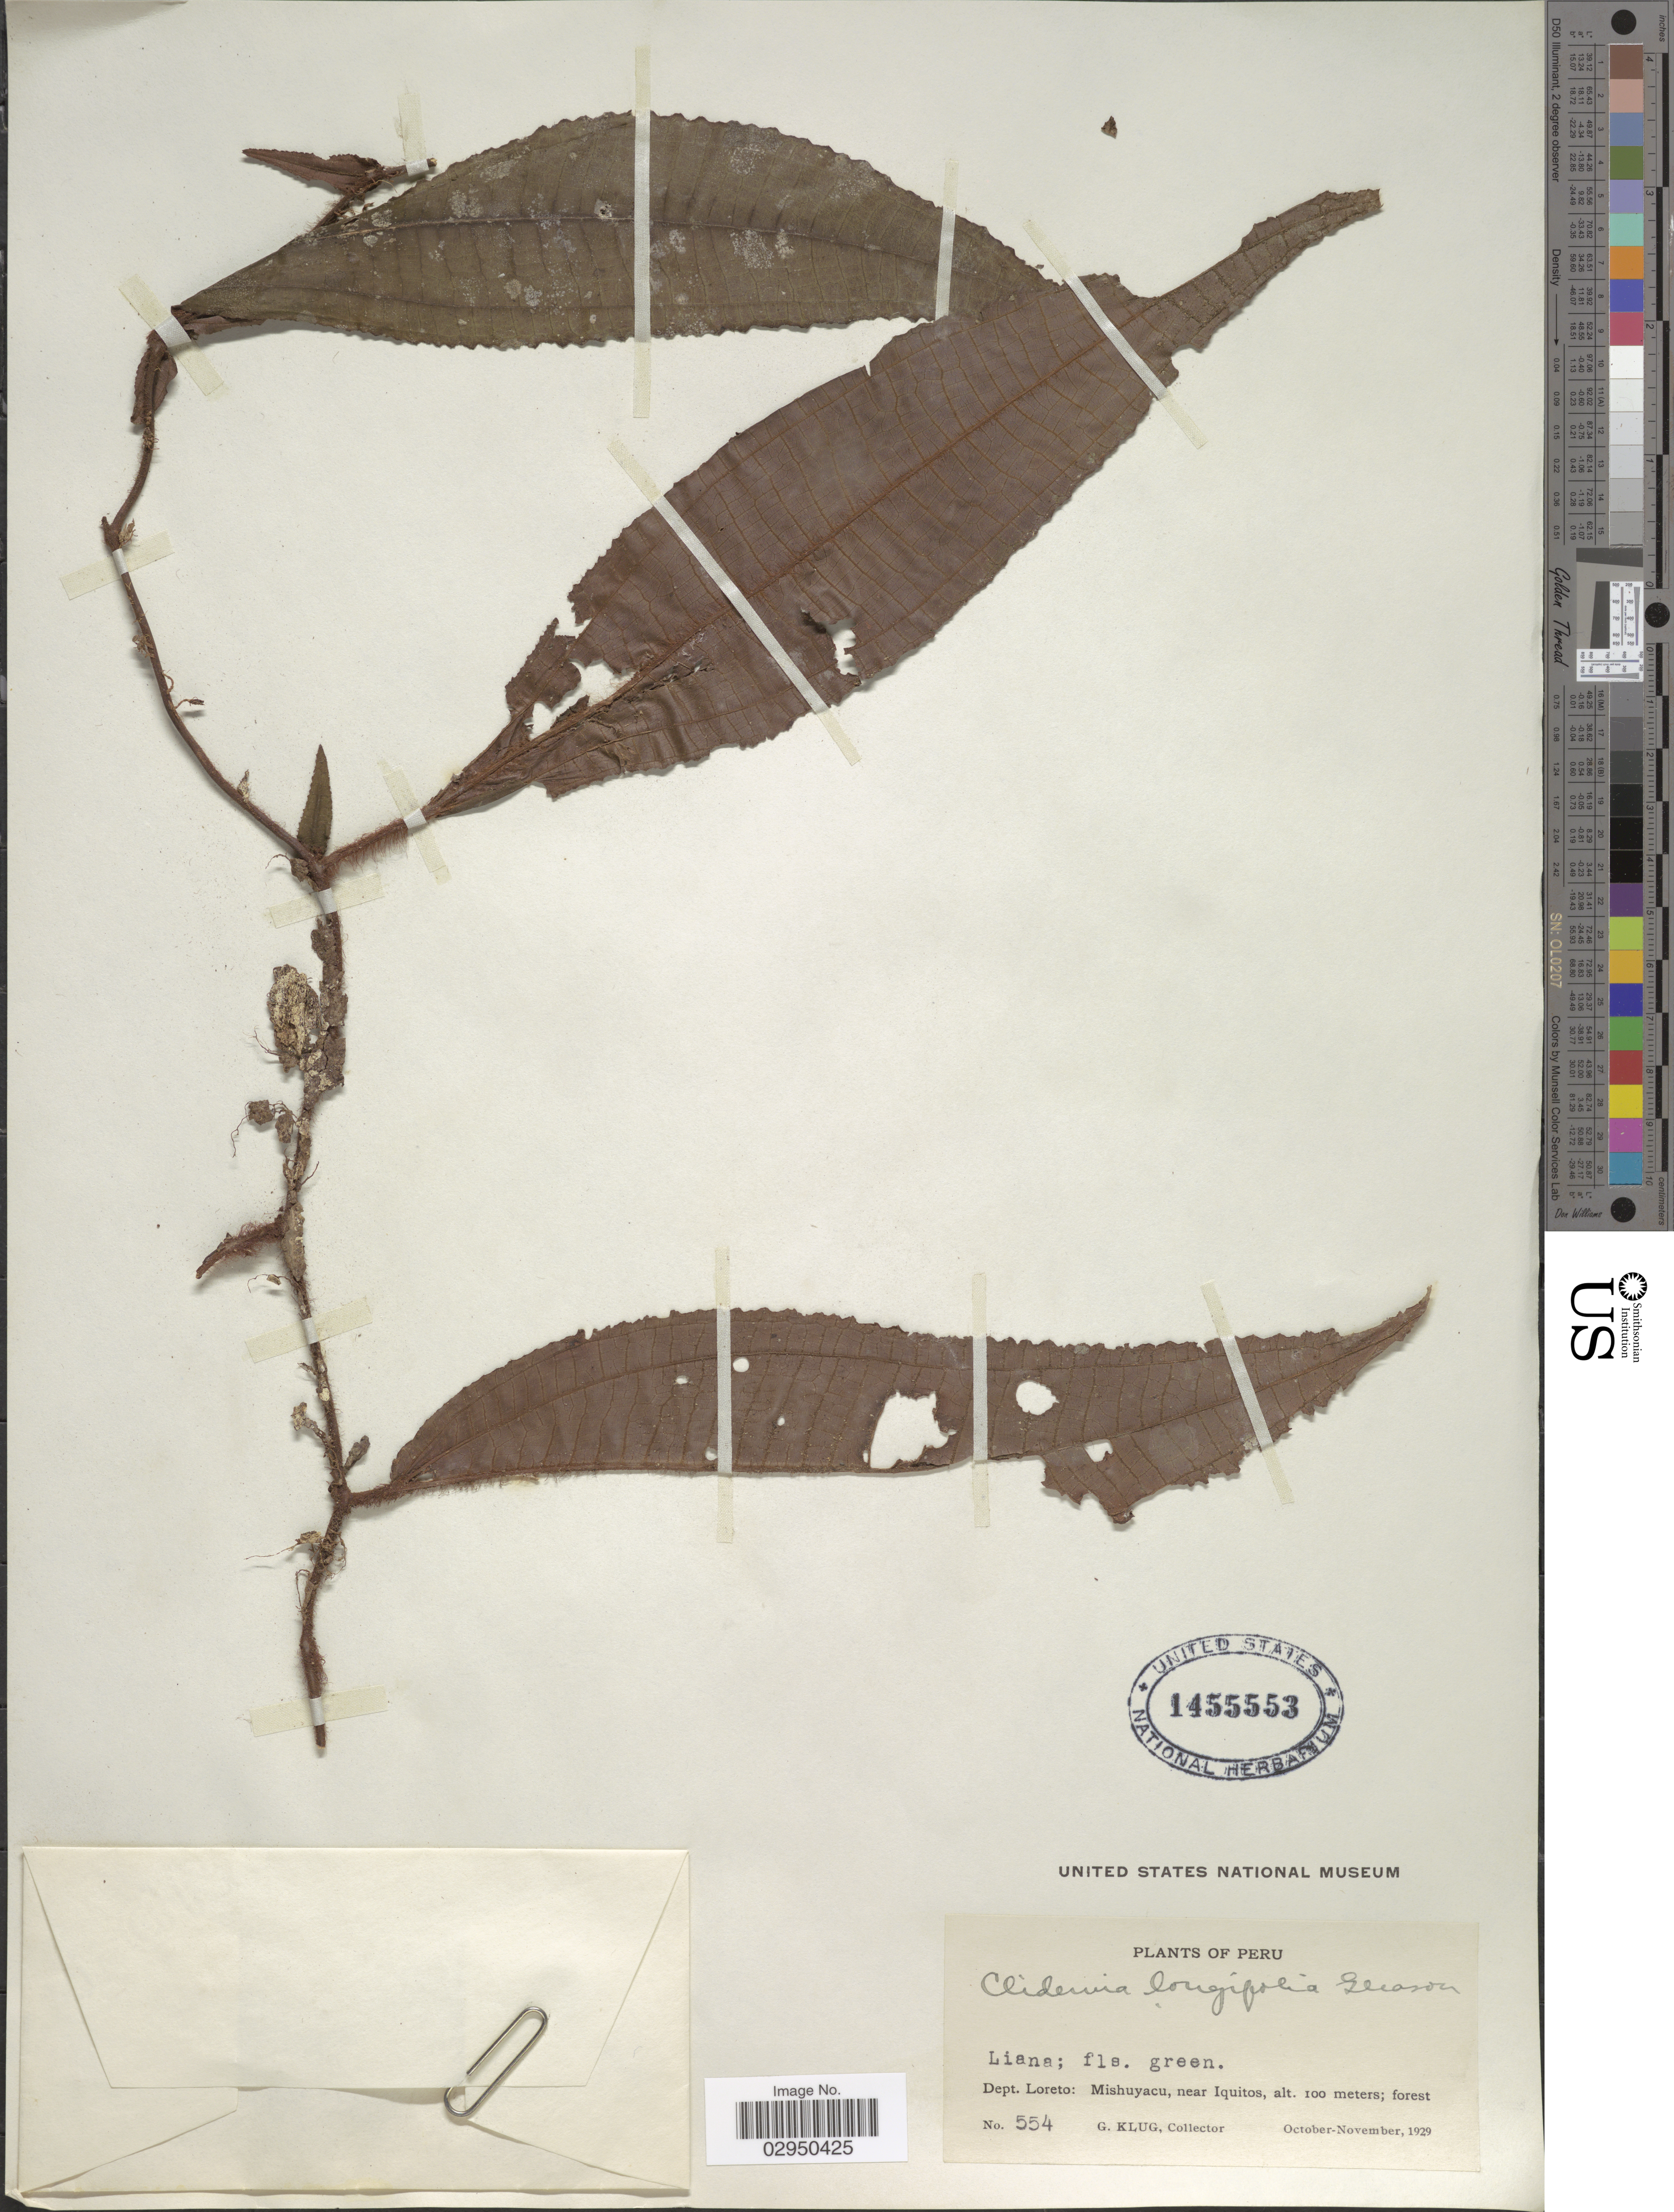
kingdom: Plantae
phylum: Tracheophyta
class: Magnoliopsida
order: Myrtales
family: Melastomataceae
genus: Clidemia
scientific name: Clidemia longifolia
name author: Gleason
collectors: G. Klug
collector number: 554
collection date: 1929-10/1929-11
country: Peru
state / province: Loreto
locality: Dept. Loreto: Mishuyacu, near Iquitos.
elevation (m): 100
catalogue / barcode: US 1455553